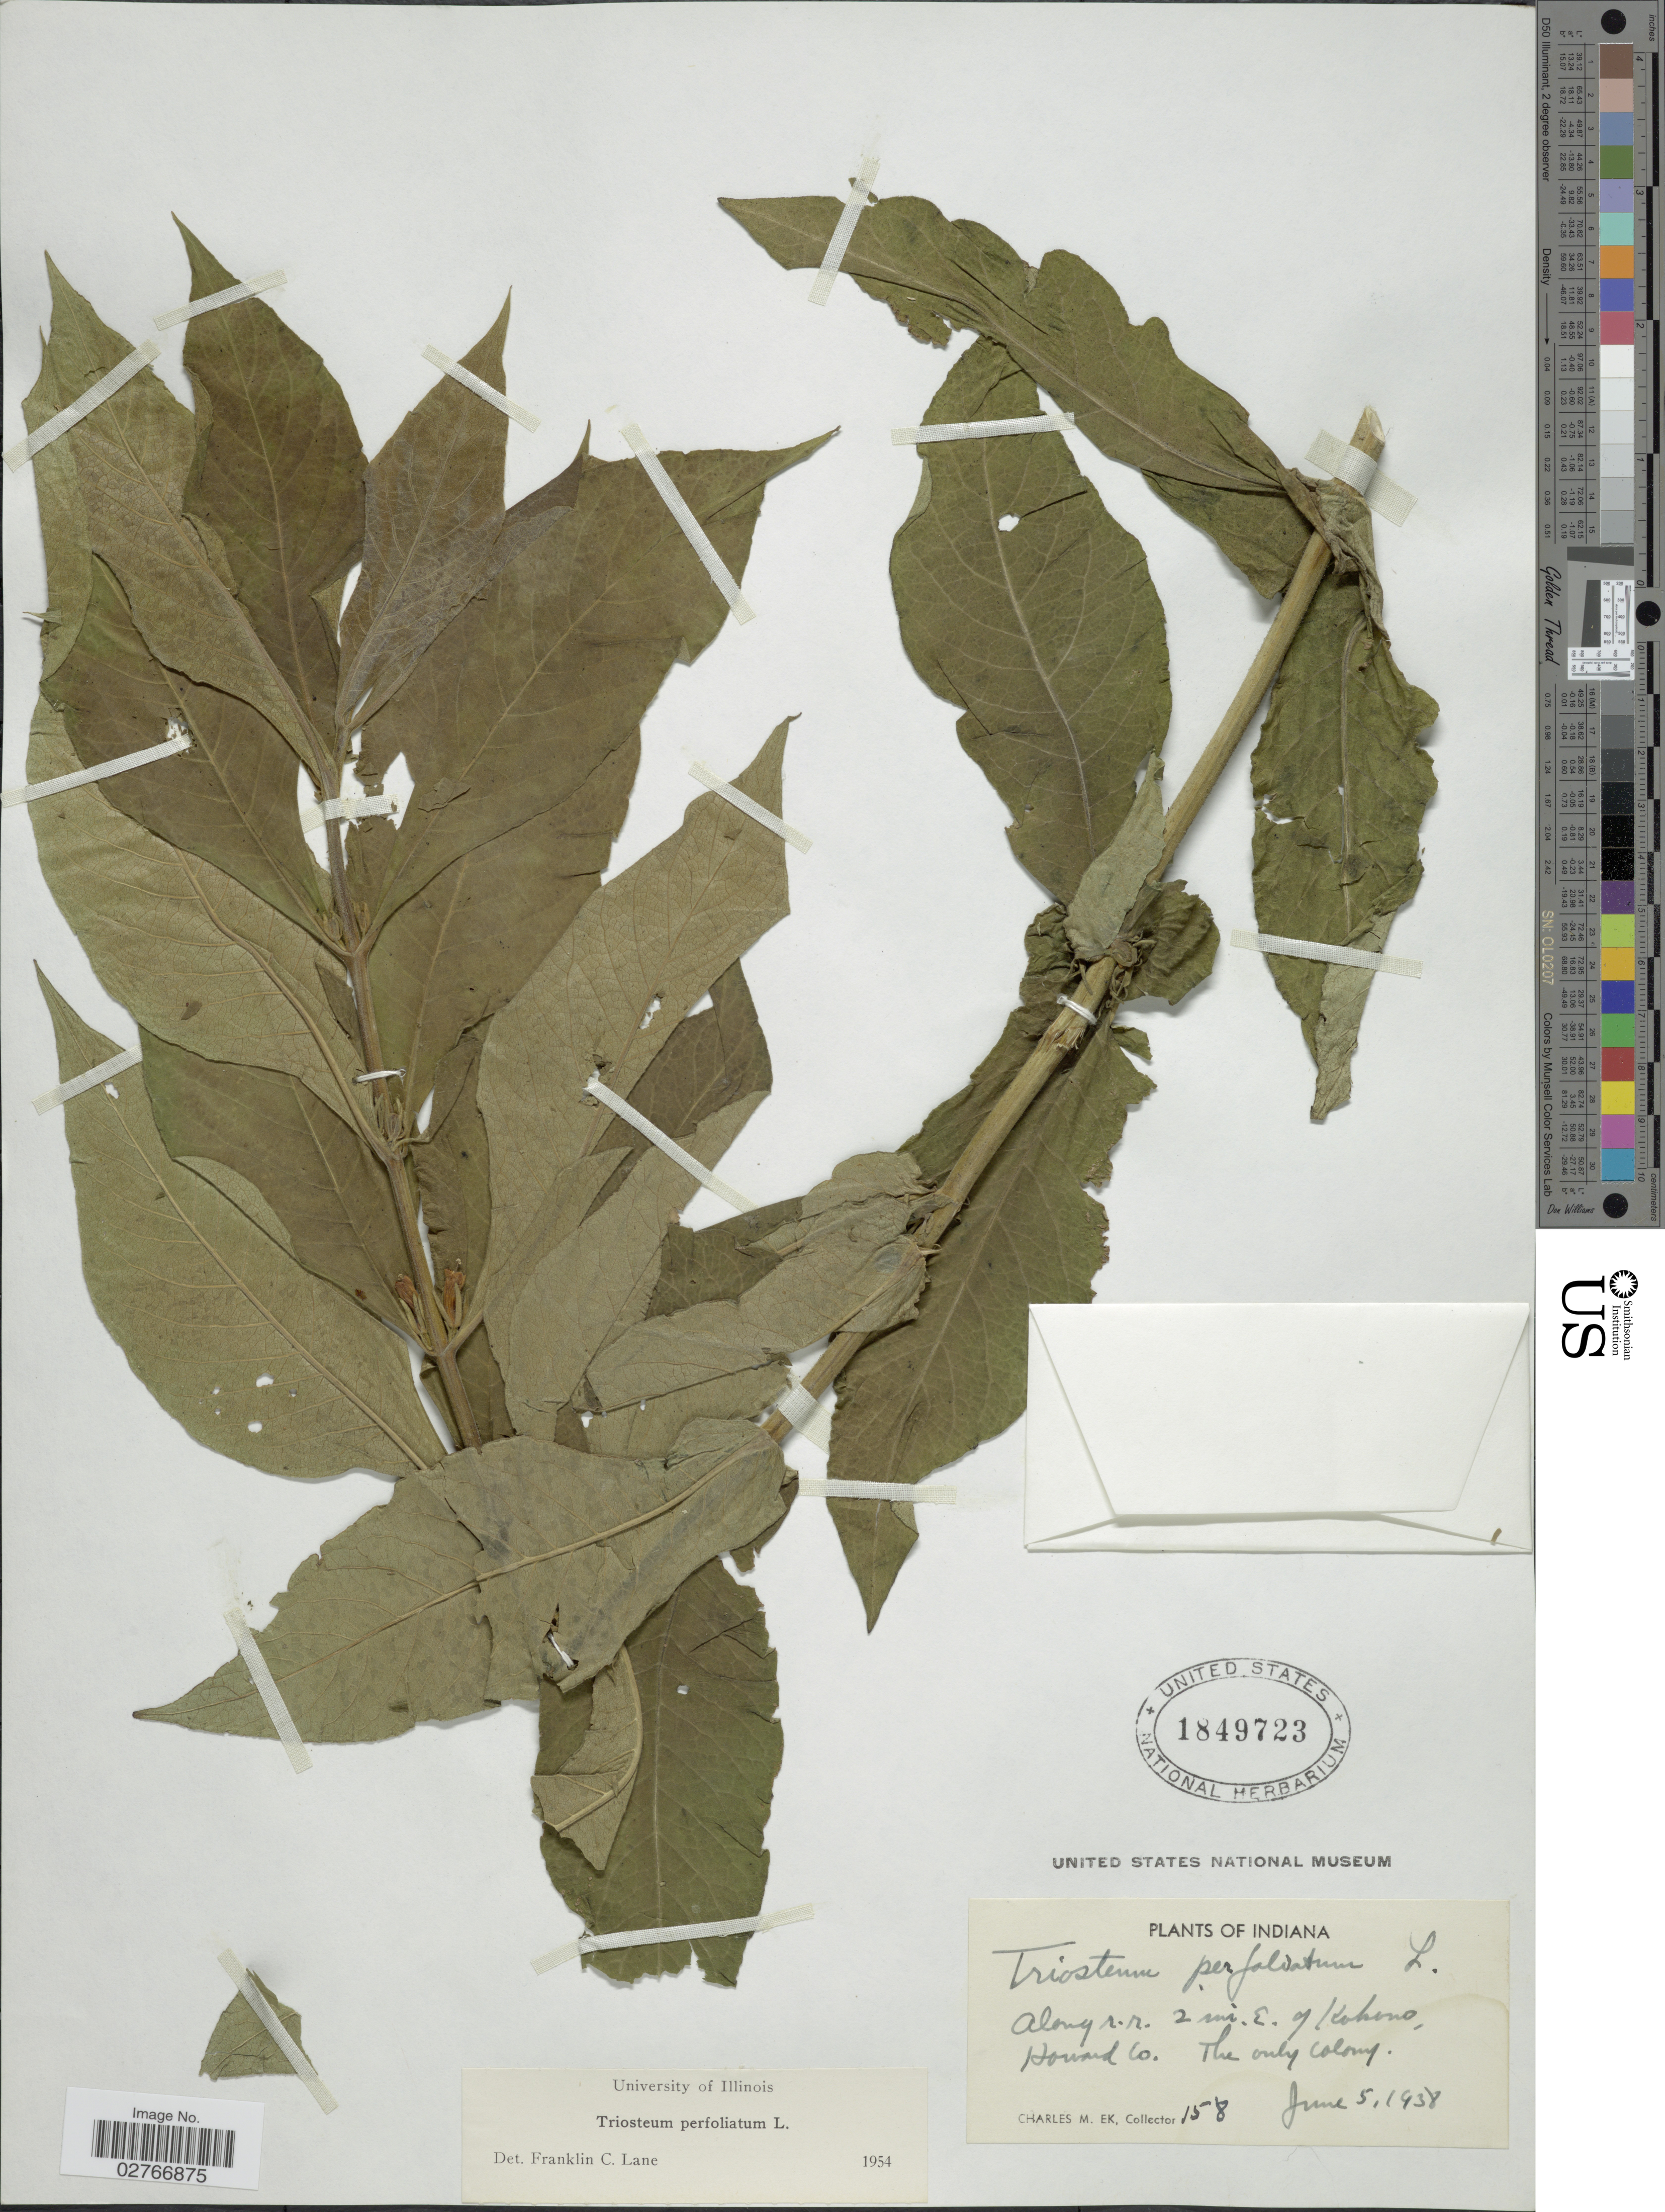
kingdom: Plantae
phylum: Tracheophyta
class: Magnoliopsida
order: Dipsacales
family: Caprifoliaceae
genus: Triosteum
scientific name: Triosteum perfoliatum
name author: L.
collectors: C. Ek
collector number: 158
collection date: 1938-06-05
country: United States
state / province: Indiana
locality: Along r.r. 2 mi. E. of Kokomo, Howard Co.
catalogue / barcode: US 1849723